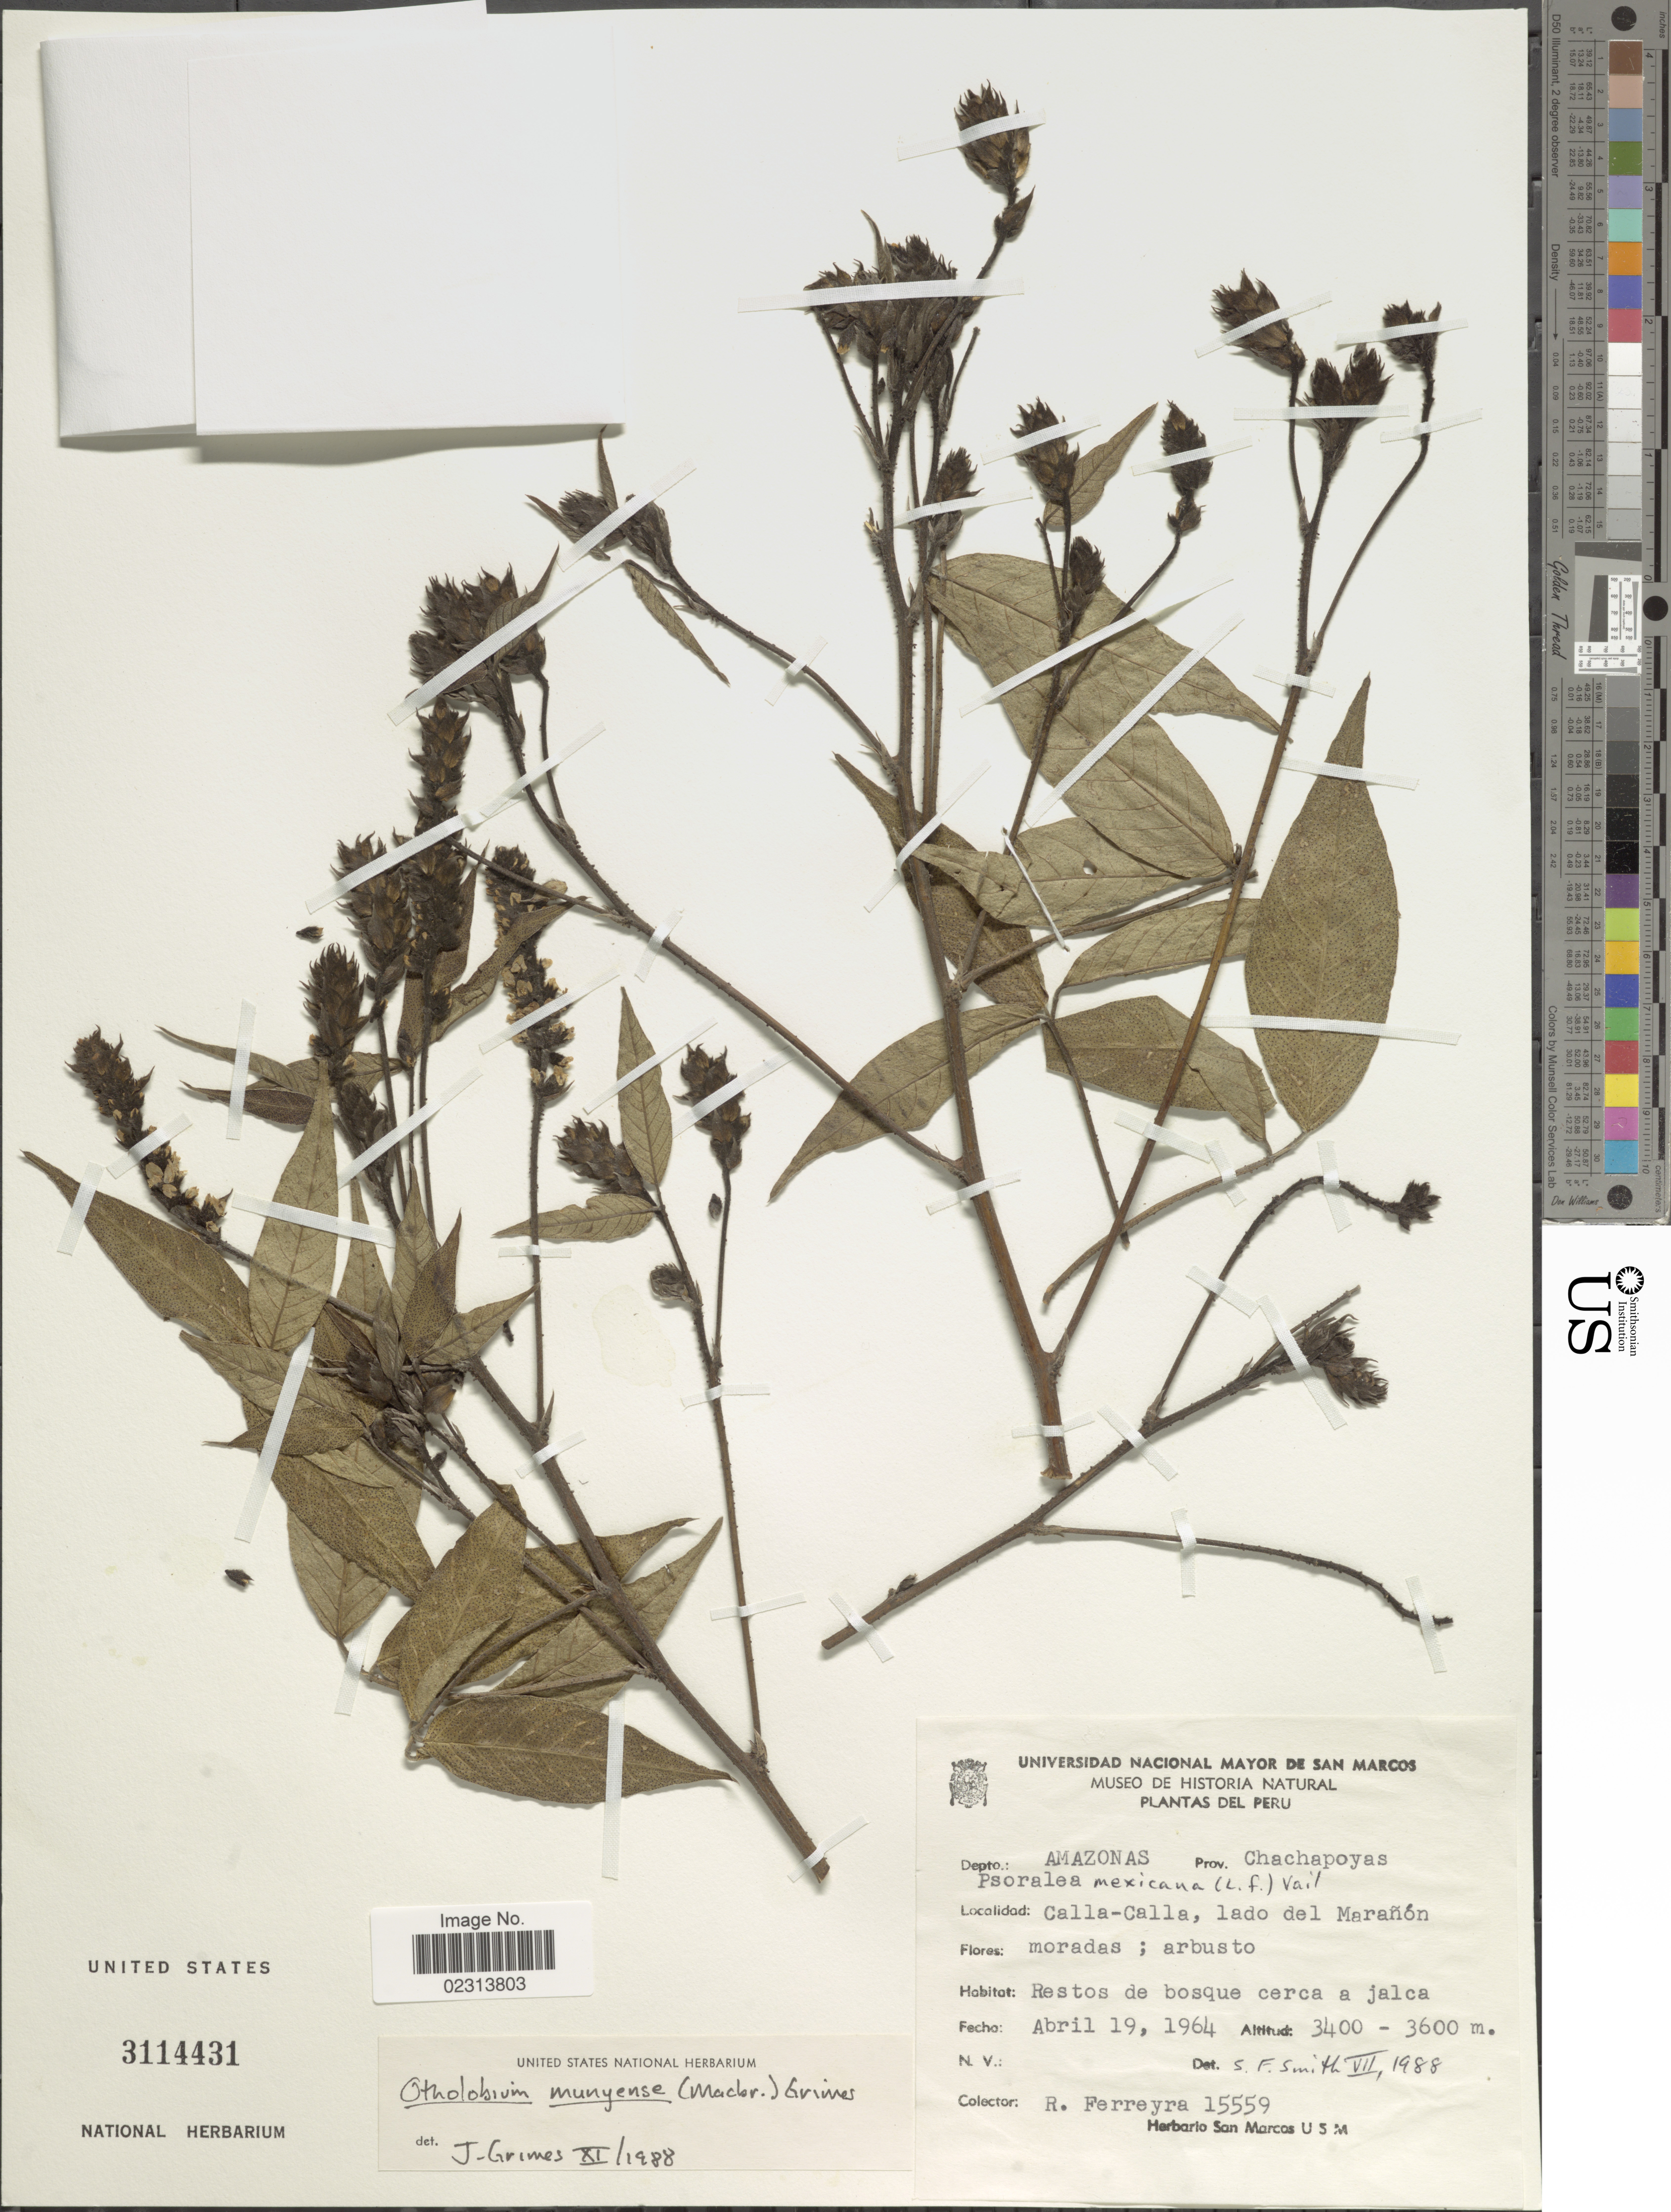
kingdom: Plantae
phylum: Tracheophyta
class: Magnoliopsida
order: Fabales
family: Fabaceae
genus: Otholobium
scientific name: Otholobium munyense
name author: (J.F. Macbr.) J.W. Grimes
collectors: R. A. Ferreyra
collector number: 1559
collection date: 1964-04-19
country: Peru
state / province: Amazonas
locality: Depto: Amazonas, Prov.: Chachapoyas, Calla-Calla, lado del Maranon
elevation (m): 3400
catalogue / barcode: US 3114431